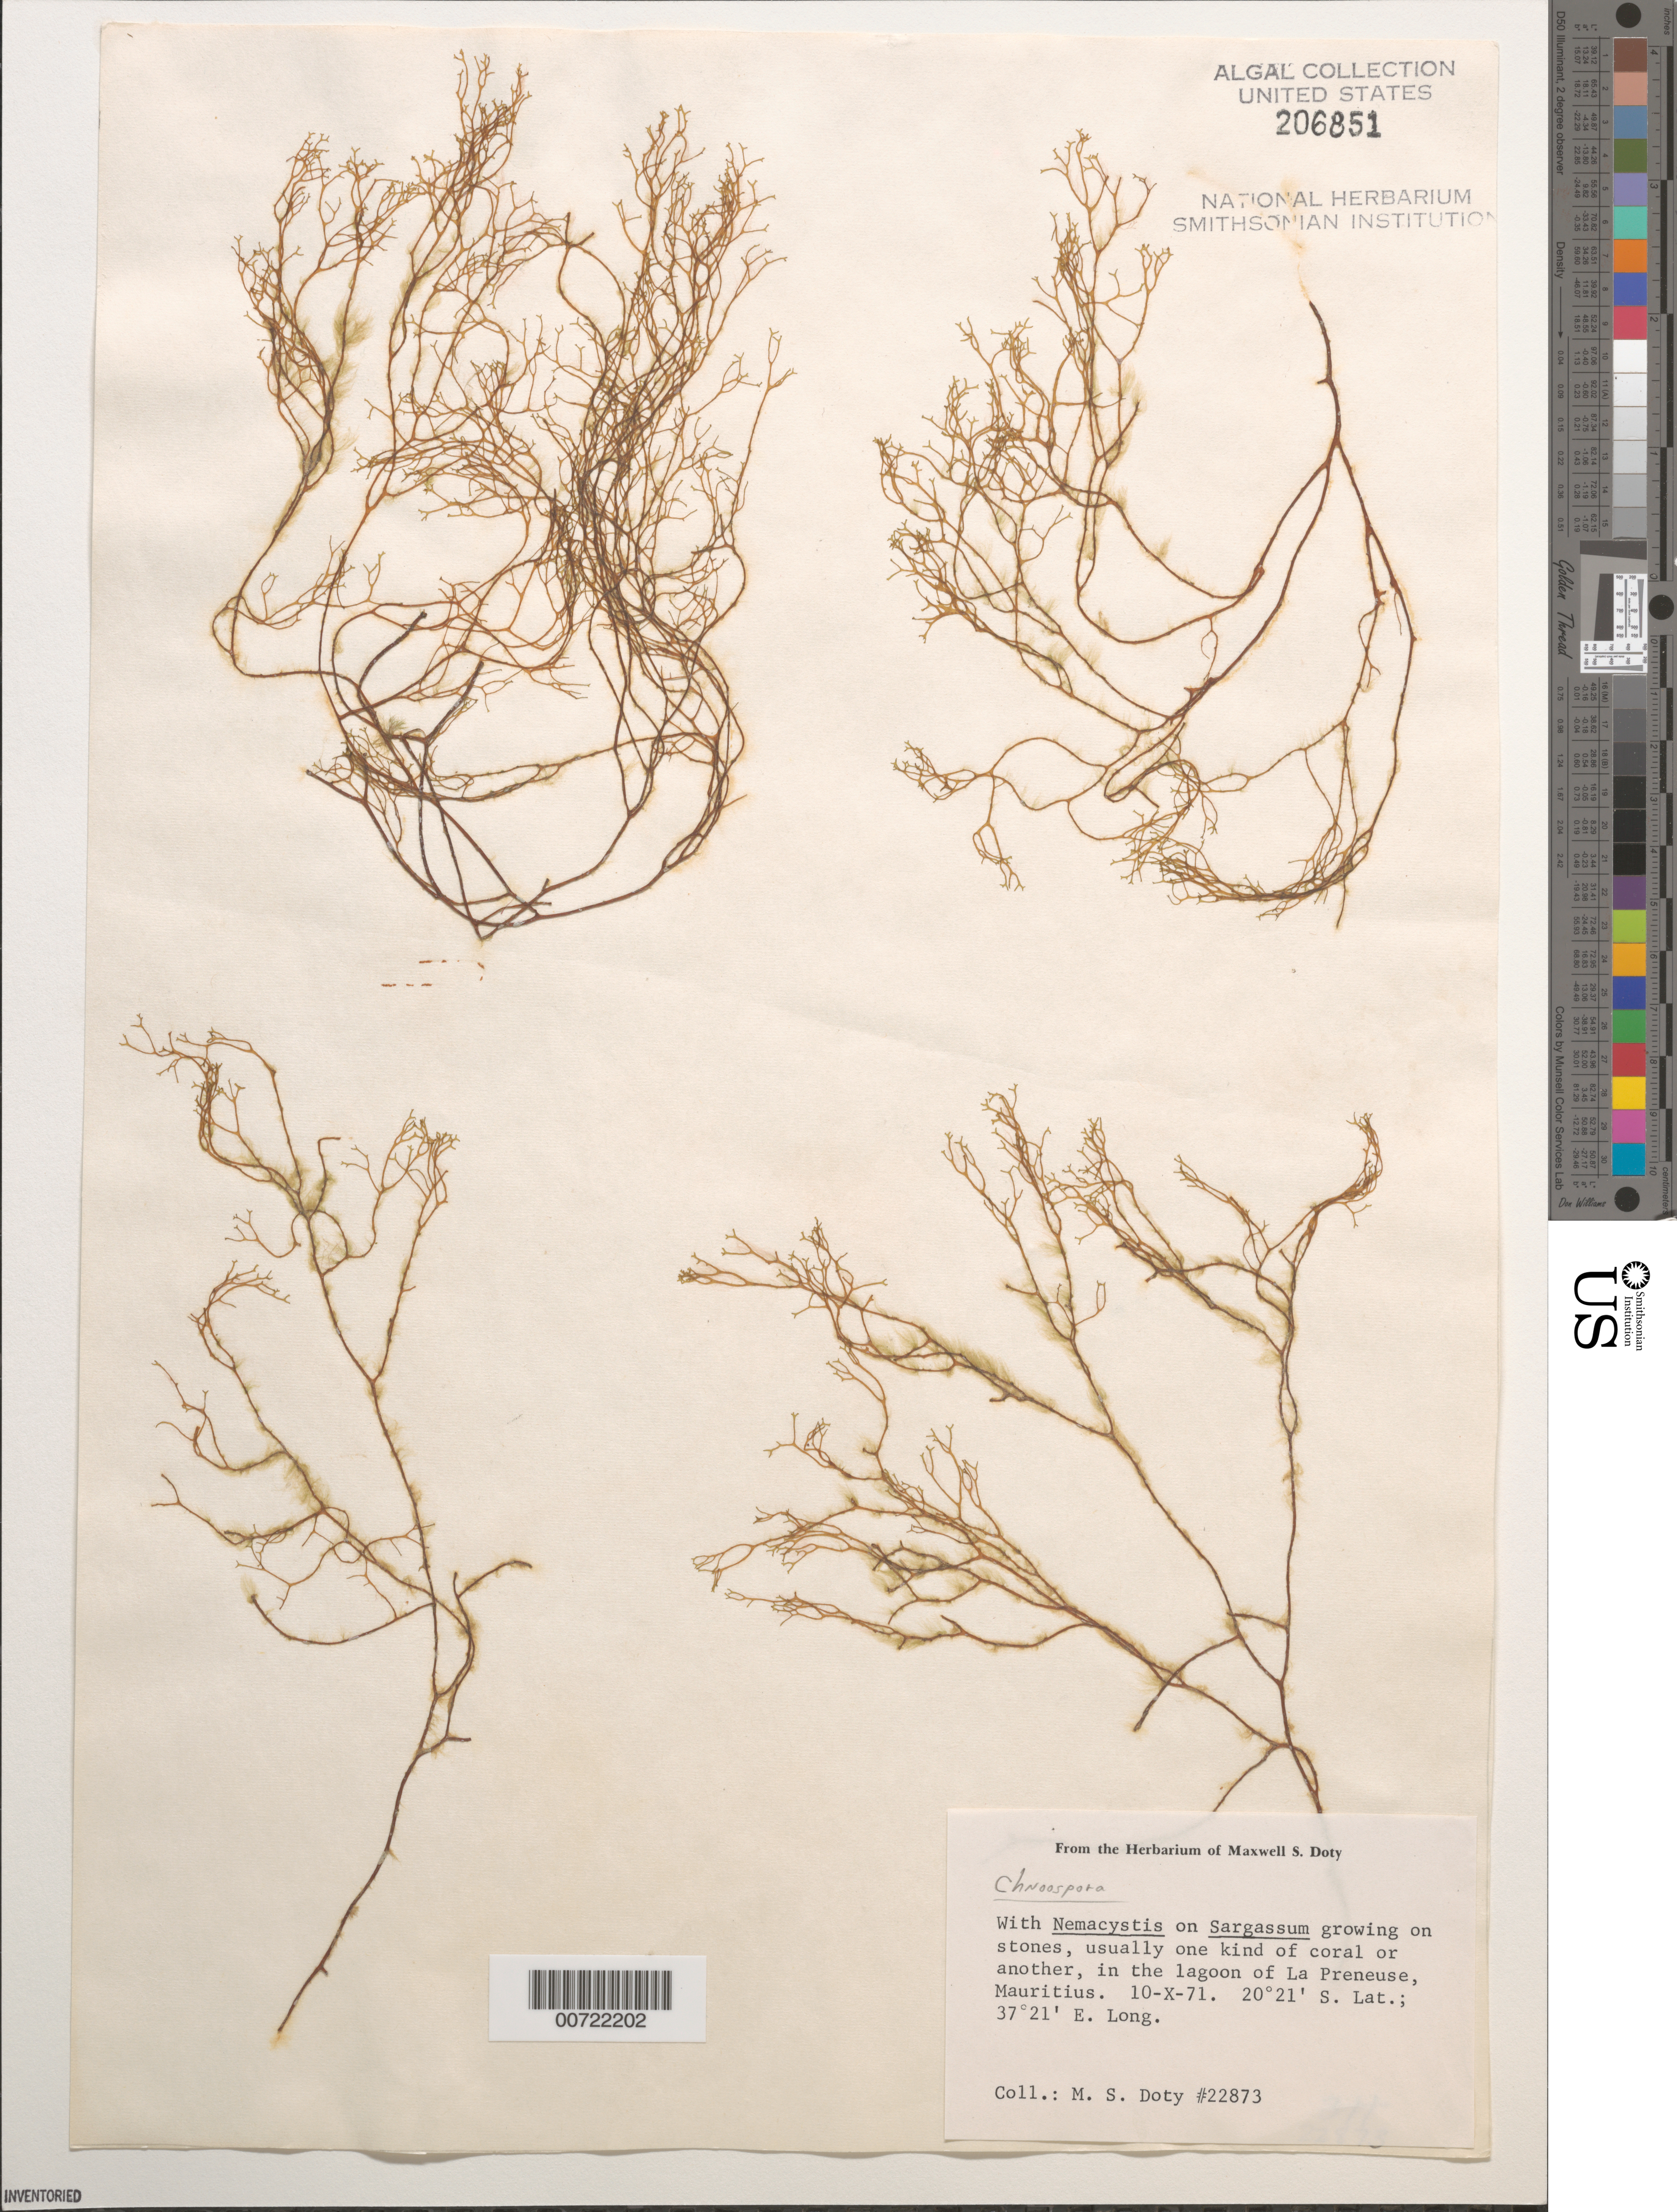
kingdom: Chromista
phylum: Ochrophyta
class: Phaeophyceae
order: Scytosiphonales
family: Scytosiphonaceae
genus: Chnoospora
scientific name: Chnoospora sp.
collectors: M. S. Doty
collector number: MSD 22873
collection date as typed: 10 Oct 1971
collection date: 1971-10-10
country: Mauritius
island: Mauritius Island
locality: La Preneuse lagoon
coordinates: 20 21' S, 37 21' E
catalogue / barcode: US 206851